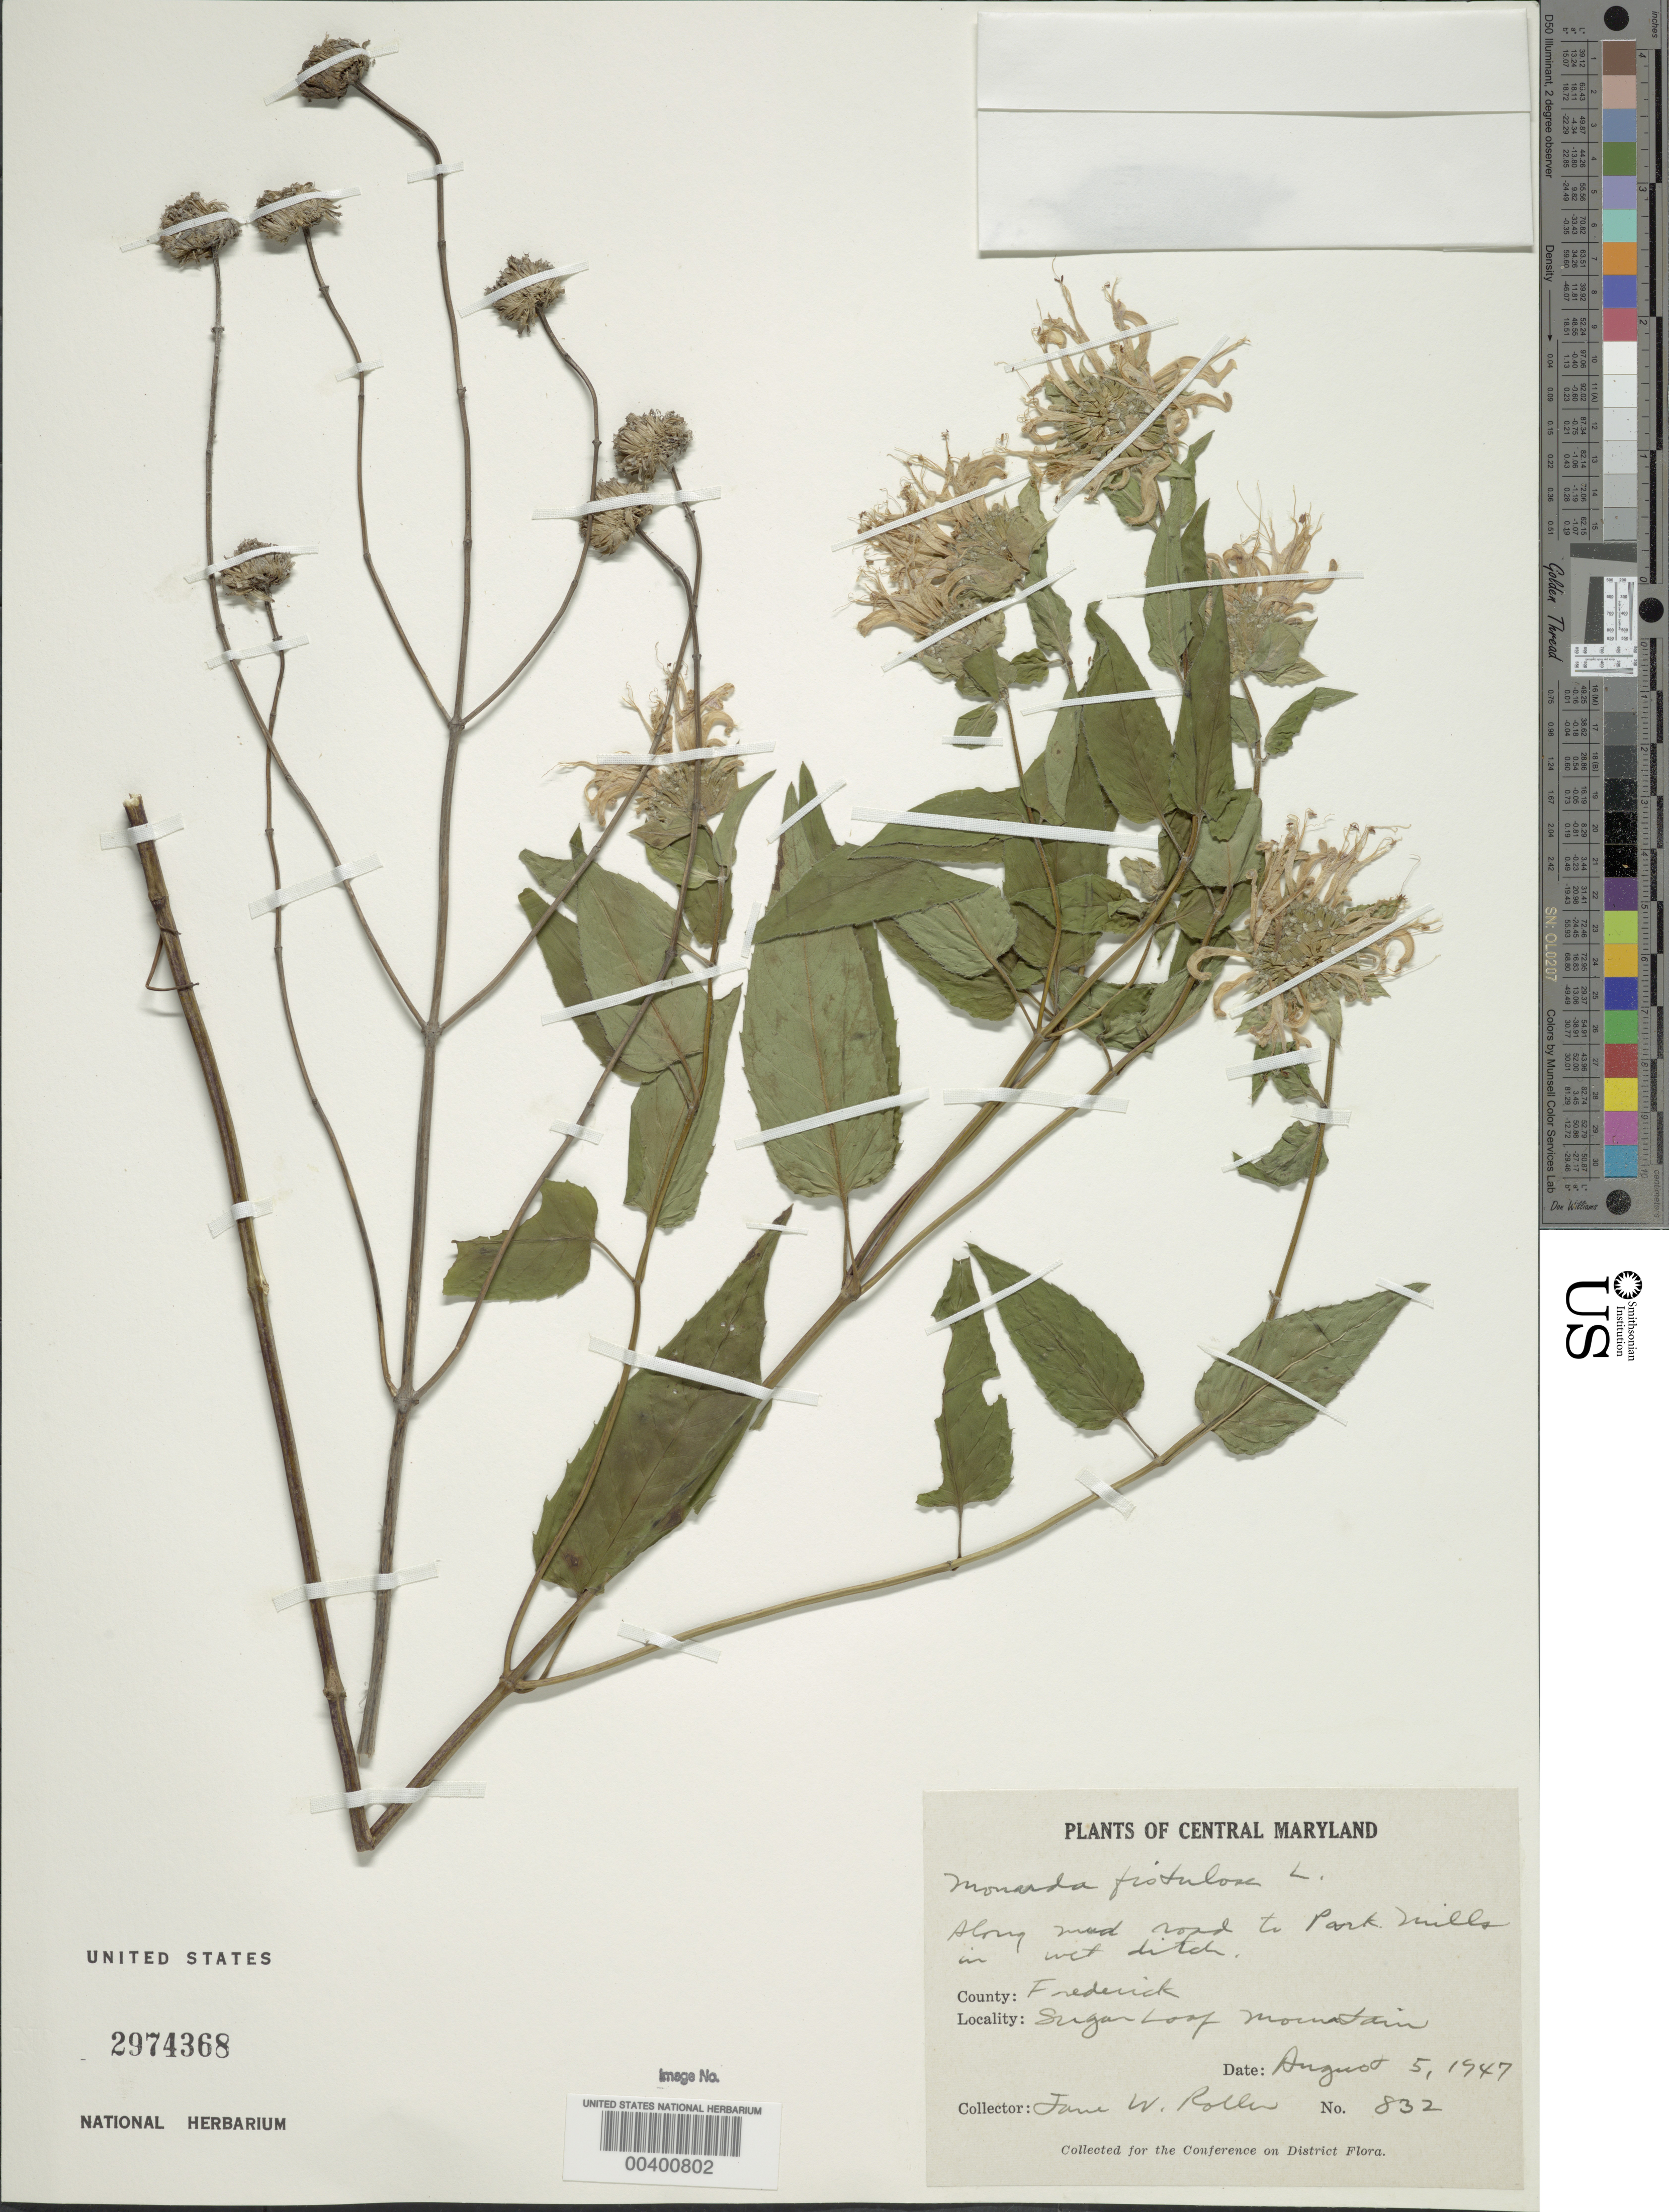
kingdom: Plantae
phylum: Tracheophyta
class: Magnoliopsida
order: Lamiales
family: Lamiaceae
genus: Monarda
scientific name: Monarda fistulosa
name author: L.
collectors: J. W. Roller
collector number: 832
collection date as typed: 05 Aug 1947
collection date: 1947-08-05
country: United States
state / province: Maryland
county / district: Frederick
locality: Sugar Loaf Mt.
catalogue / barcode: US 2974368